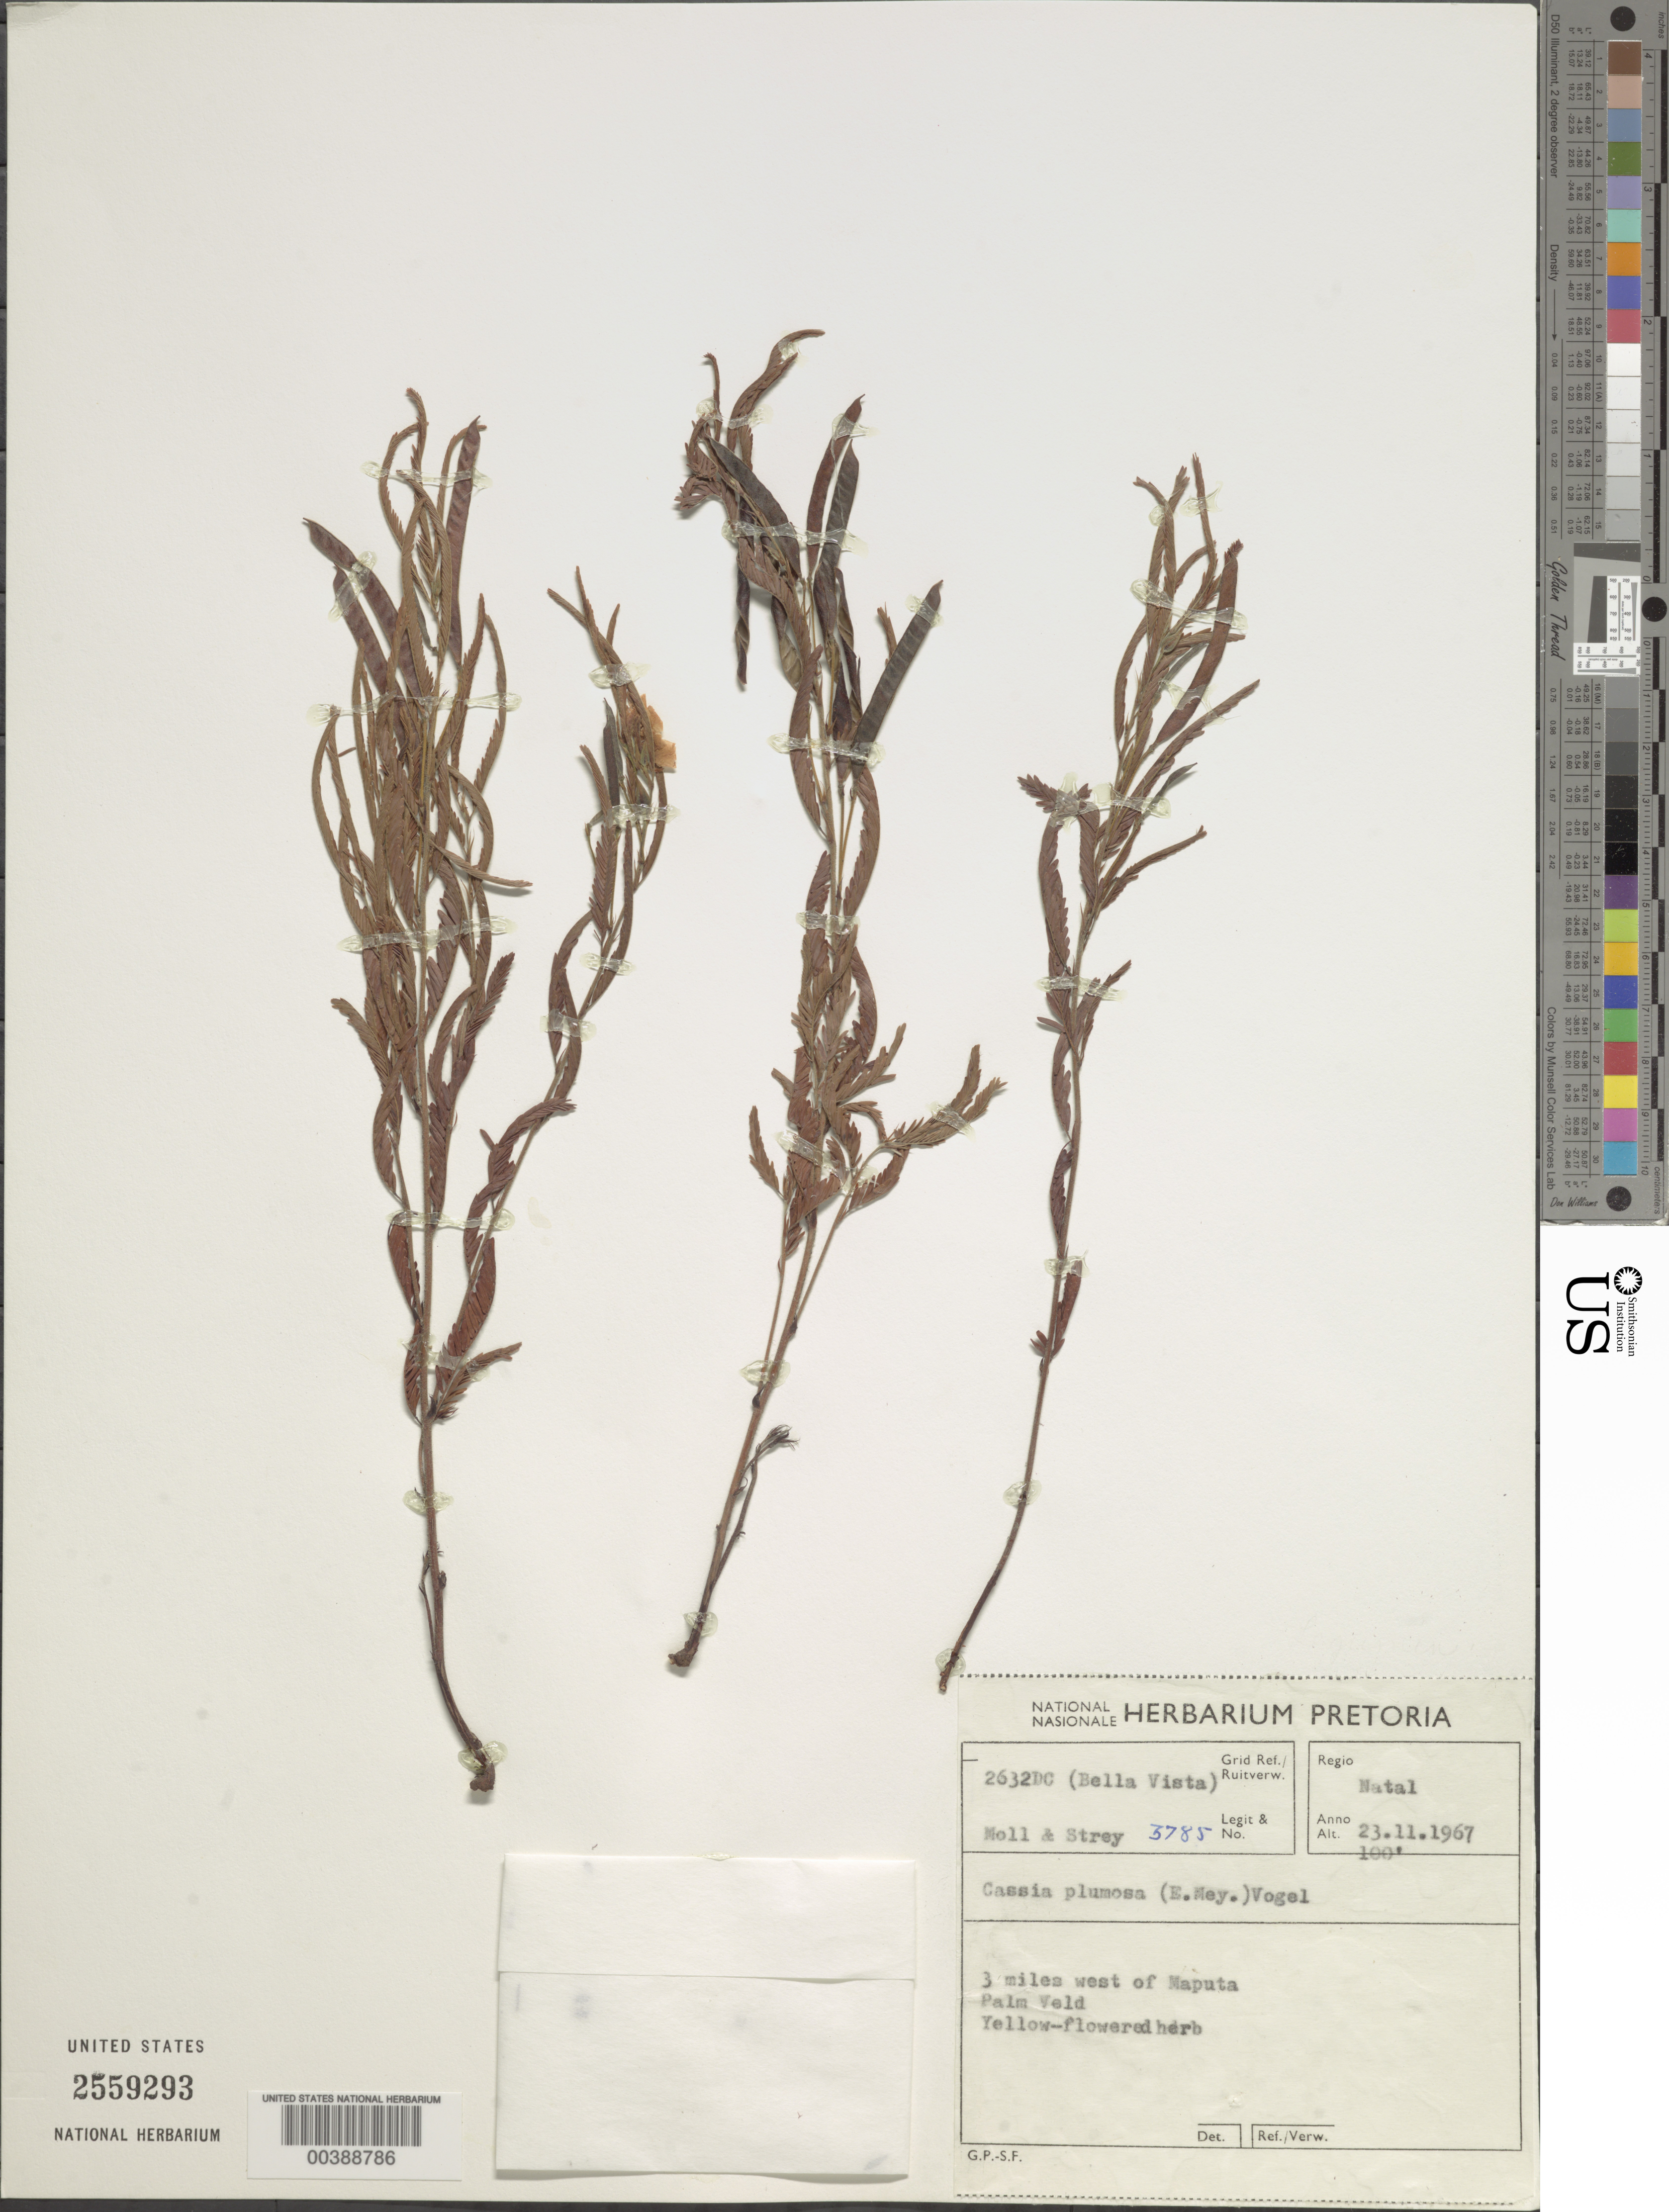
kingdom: Plantae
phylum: Tracheophyta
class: Magnoliopsida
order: Fabales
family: Fabaceae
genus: Chamaecrista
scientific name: Chamaecrista mimosoides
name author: (L.) Greene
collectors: -. Moll & -. Strey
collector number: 3785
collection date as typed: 23 Nov 1967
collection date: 1967-11-23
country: South Africa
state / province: KwaZulu-Natal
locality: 3 mi w of maputa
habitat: Palm veld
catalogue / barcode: US 2559293